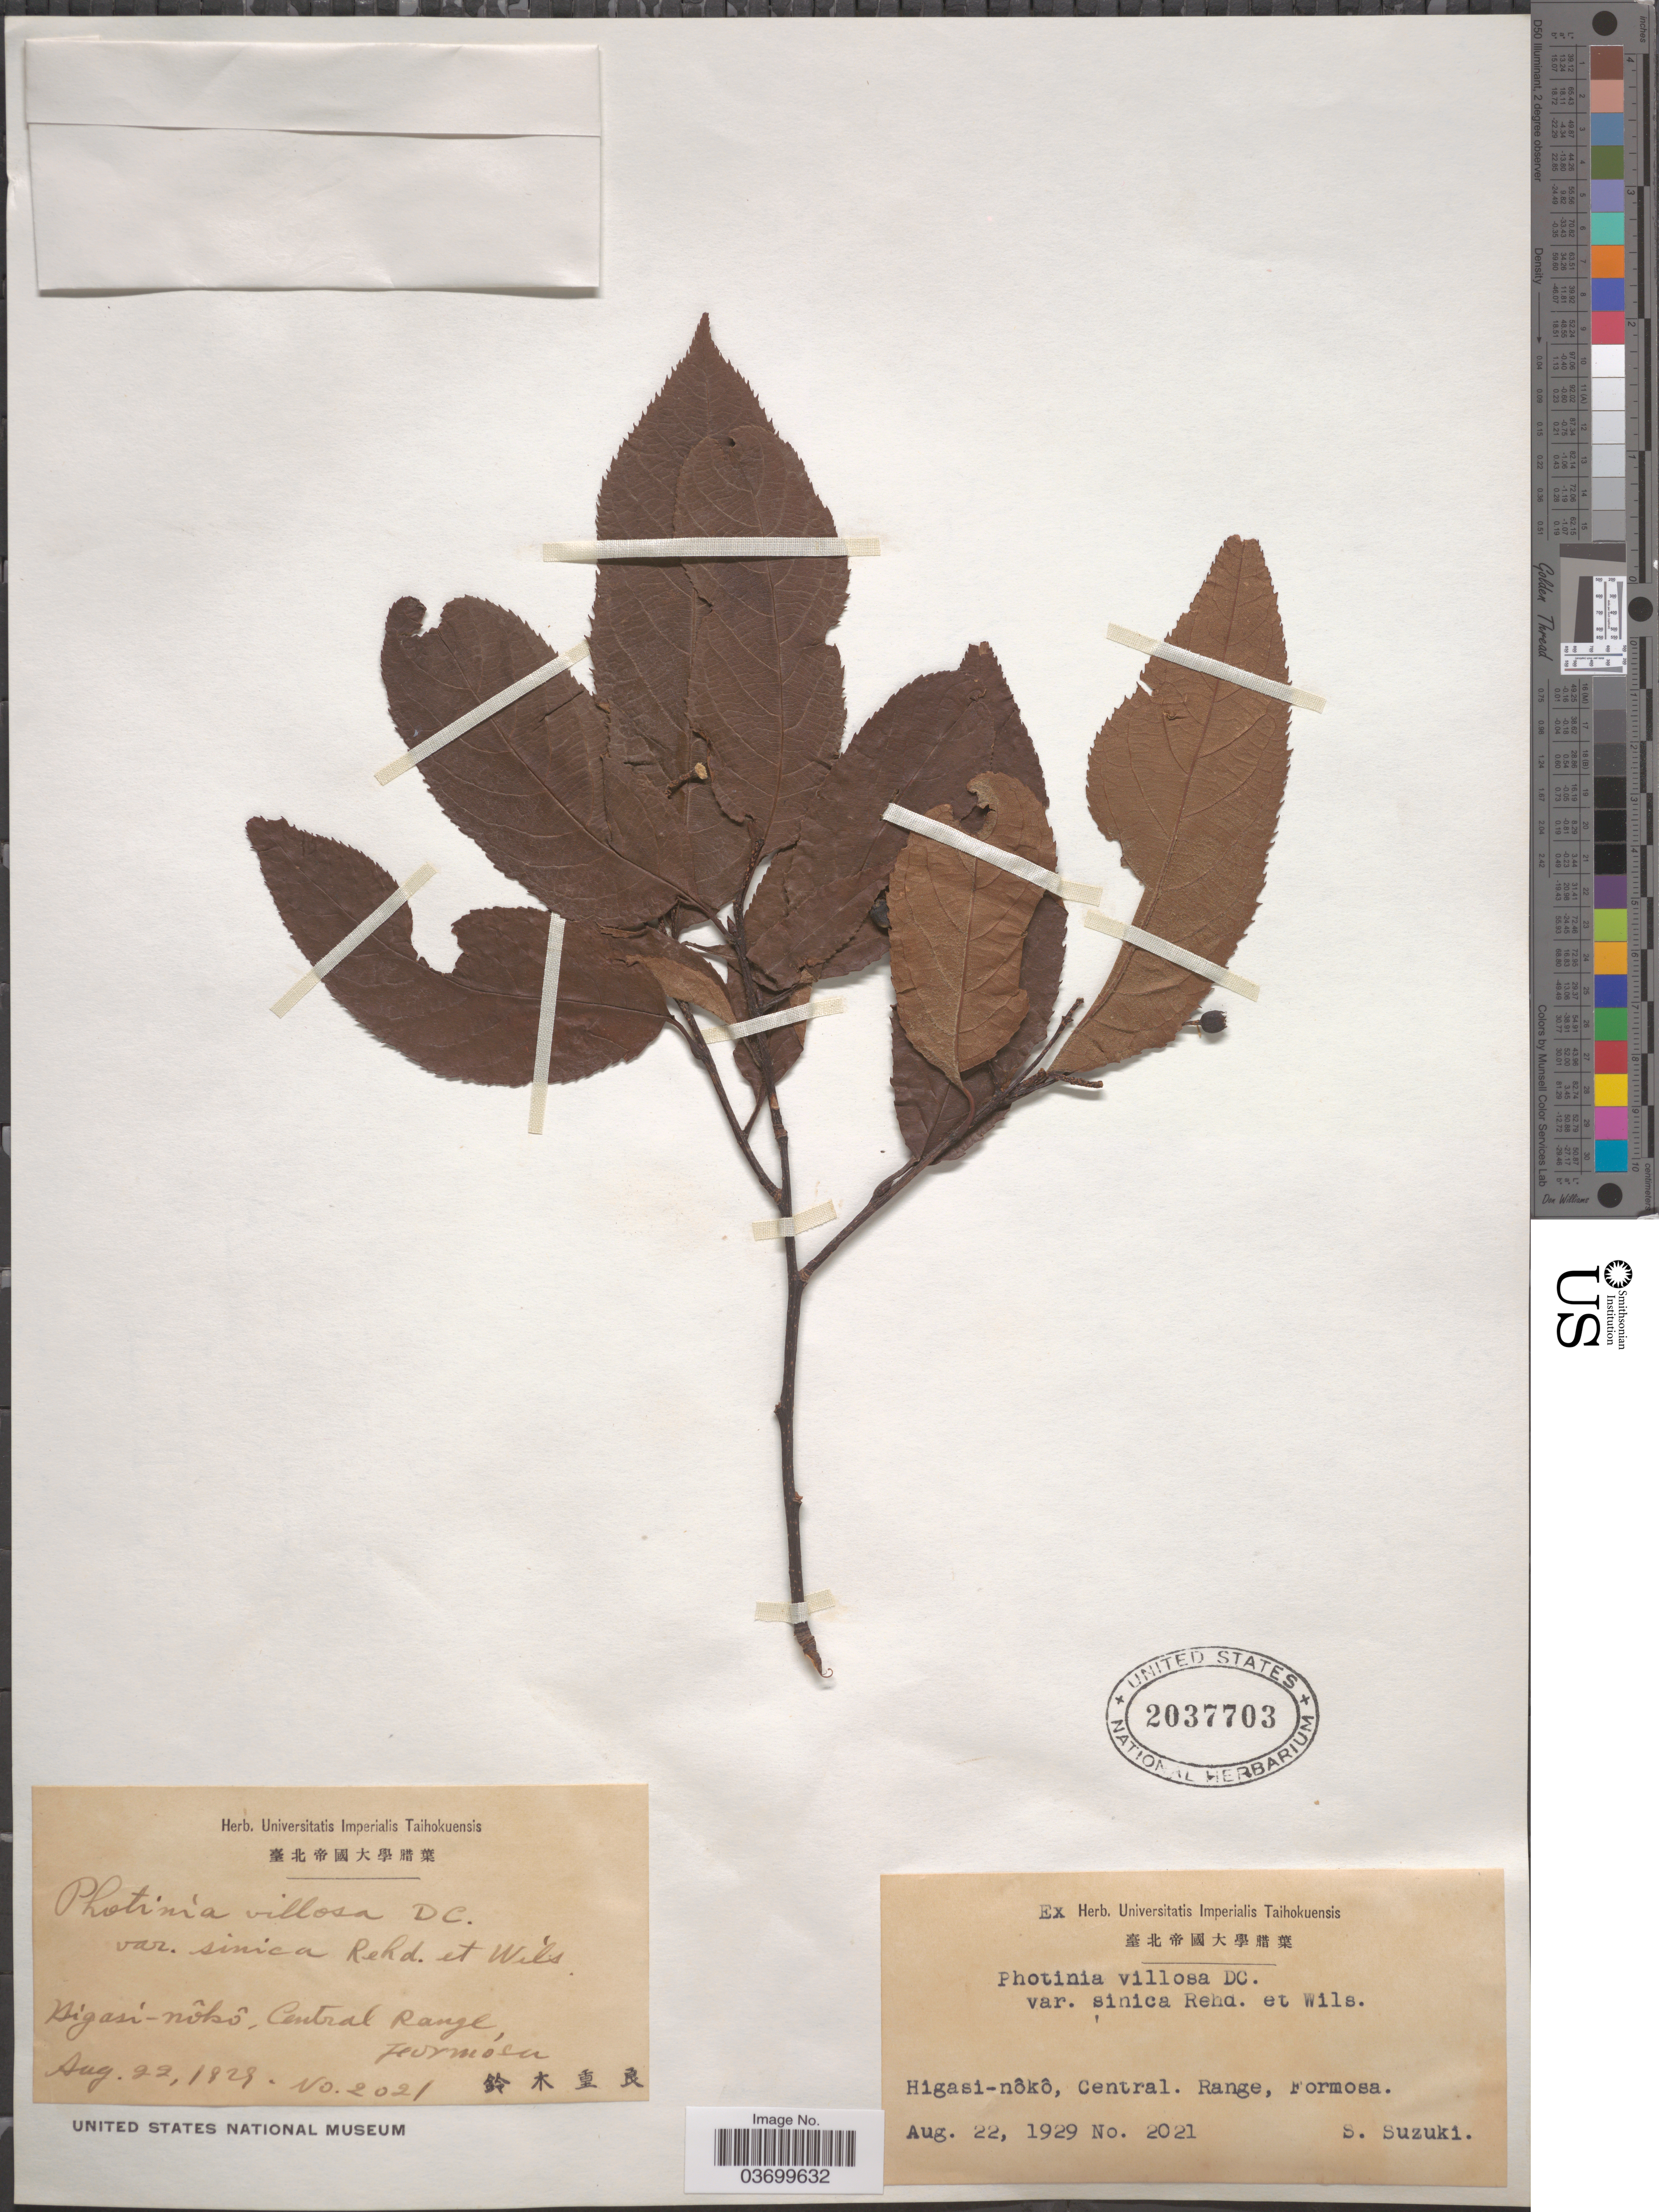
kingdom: Plantae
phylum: Tracheophyta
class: Magnoliopsida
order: Rosales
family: Rosaceae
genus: Photinia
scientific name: Photinia villosa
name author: (DC.) Thunb.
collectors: S. Suzuki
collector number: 2021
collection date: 1929-08-22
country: Taiwan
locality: Higasi-nôkô, Central. Range, Formosa.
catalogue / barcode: US 2037703